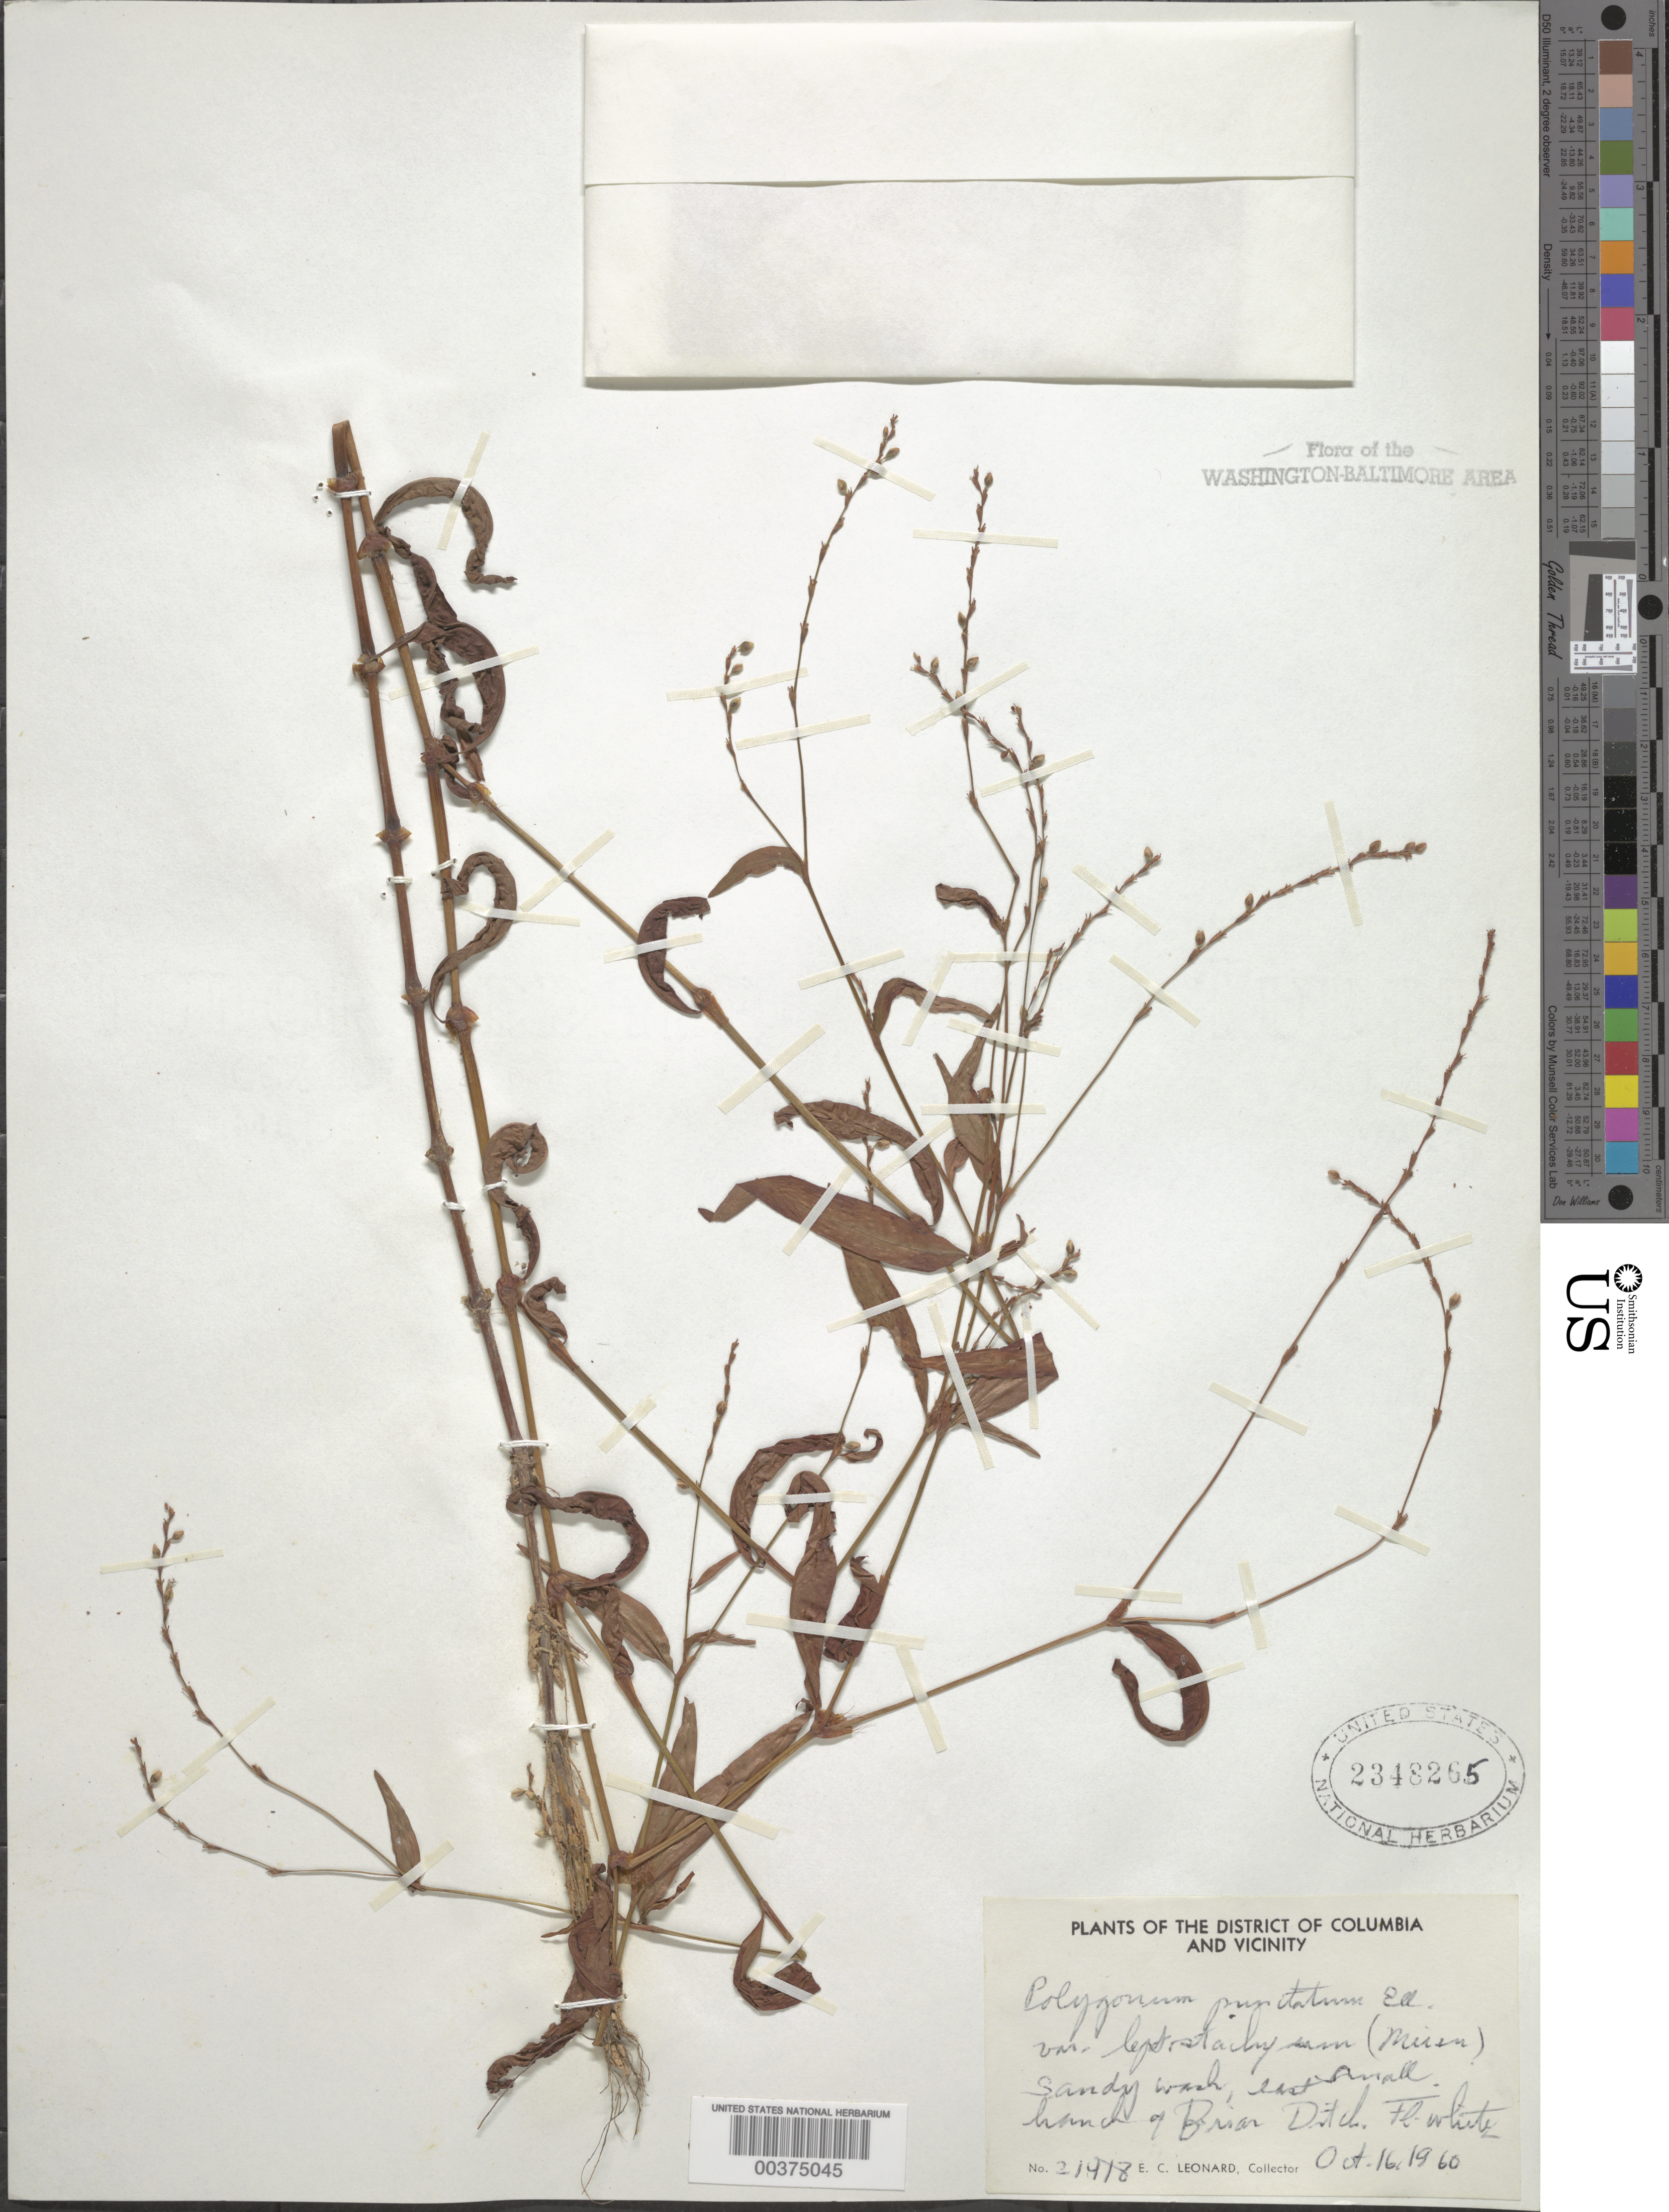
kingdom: Plantae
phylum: Tracheophyta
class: Magnoliopsida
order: Caryophyllales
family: Polygonaceae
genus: Persicaria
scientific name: Persicaria punctata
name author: (Elliott) Small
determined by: Atha, D. E.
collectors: E. C. Leonard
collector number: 21918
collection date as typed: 16 Oct 1960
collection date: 1960-10-16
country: United States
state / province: Maryland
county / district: Prince George's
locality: Briar Ditch Valley, below Martins Lane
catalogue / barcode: US 2348265